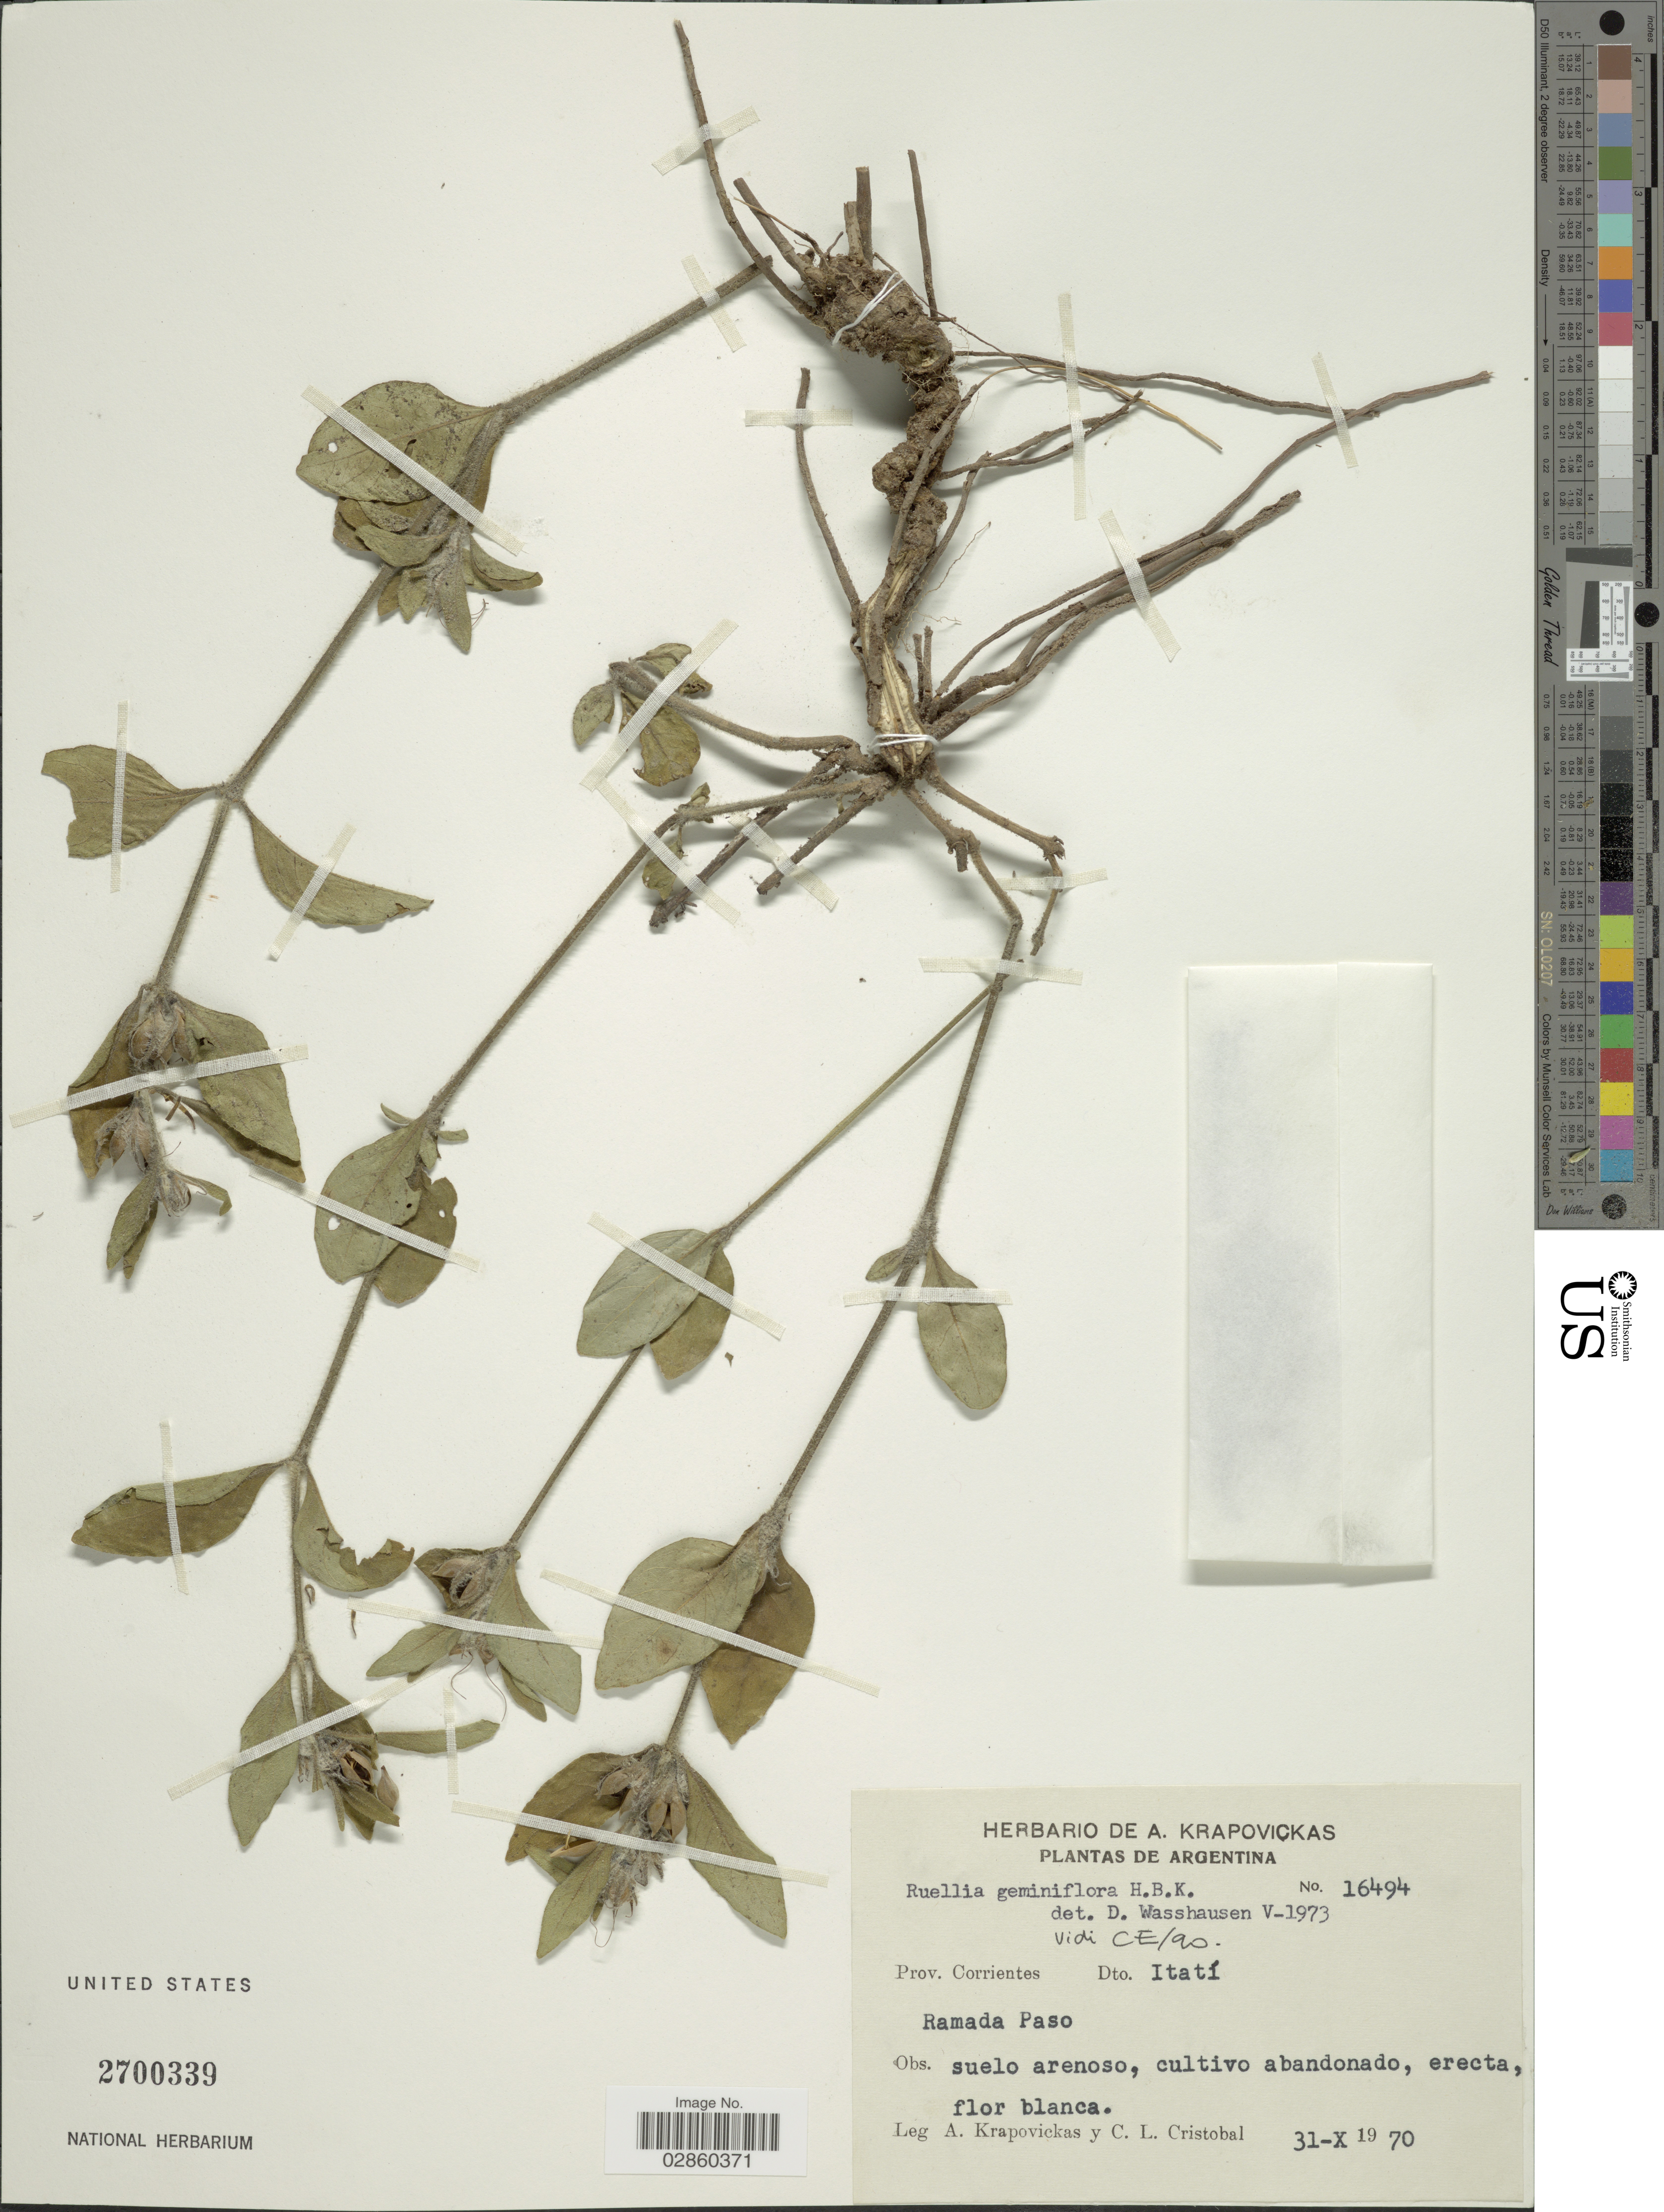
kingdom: Plantae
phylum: Tracheophyta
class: Magnoliopsida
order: Lamiales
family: Acanthaceae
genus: Ruellia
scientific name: Ruellia geminiflora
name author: Kunth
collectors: A. Krapovickas & C. L. Cristóbal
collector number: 16494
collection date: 1970-10-31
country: Argentina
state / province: Corrientes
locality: Dto. Itatí. Ramada Paso.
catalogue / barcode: US 2700339